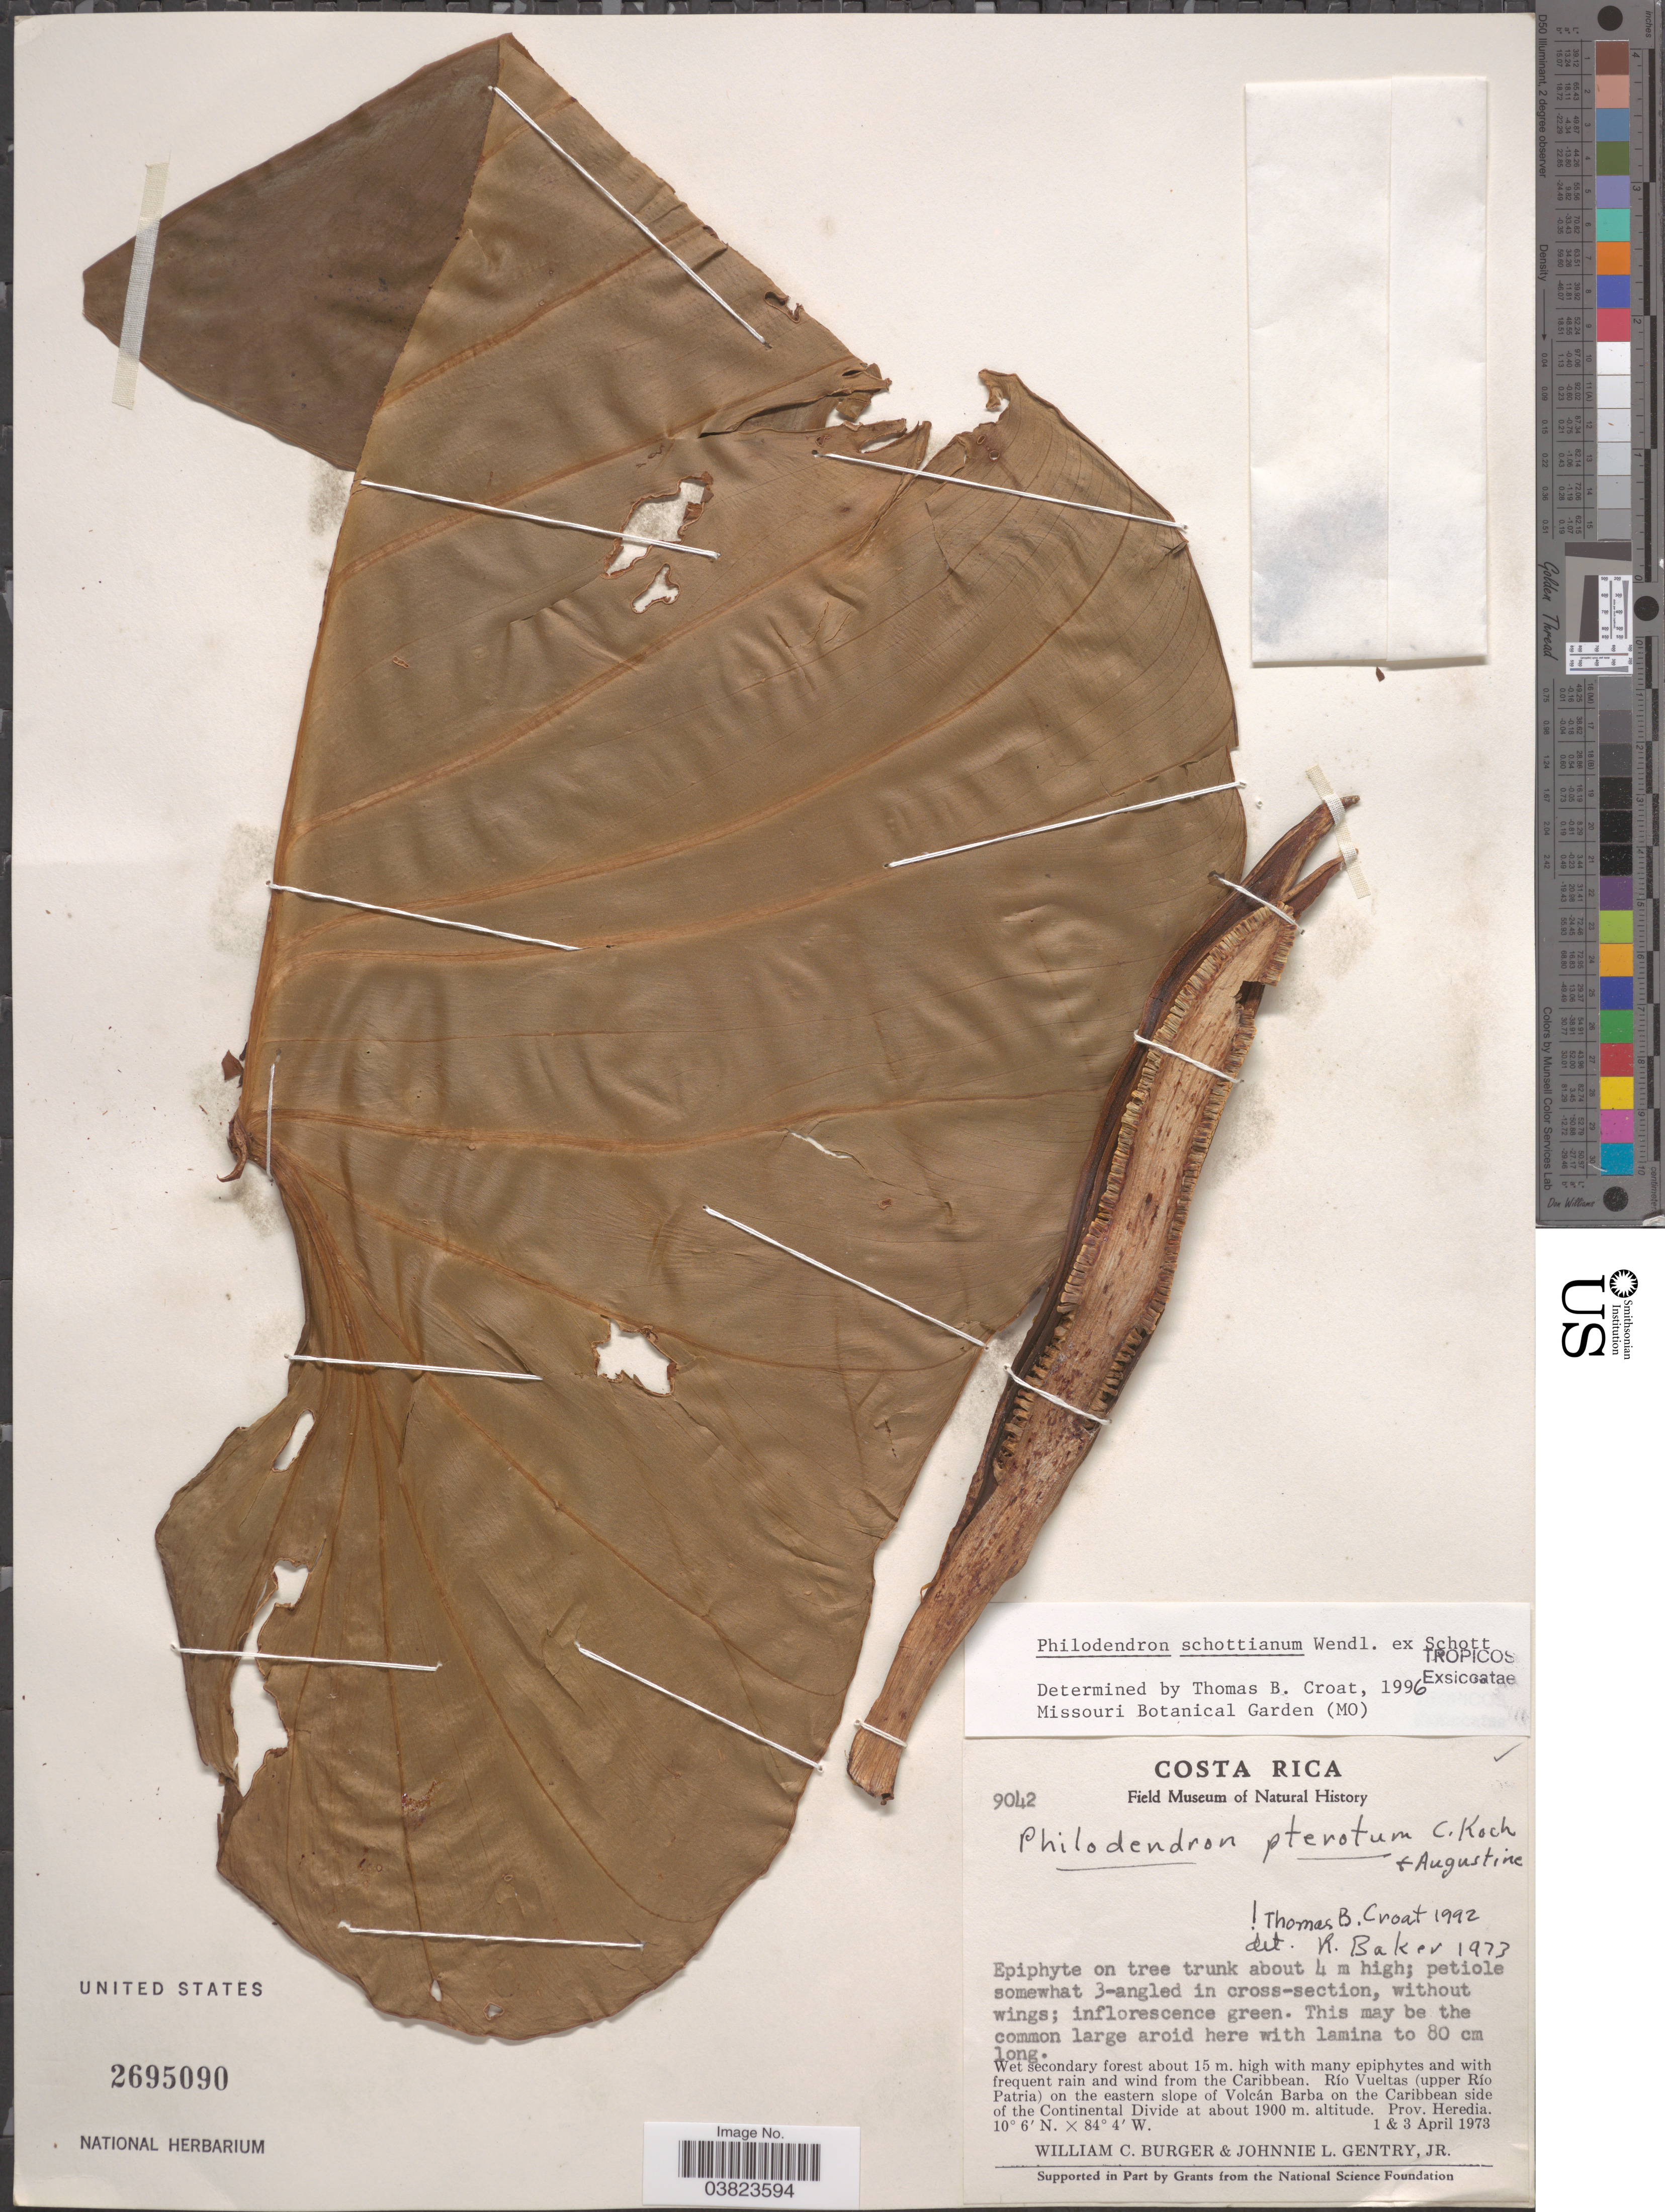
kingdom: Plantae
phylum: Tracheophyta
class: Liliopsida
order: Alismatales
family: Araceae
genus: Philodendron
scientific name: Philodendron schottianum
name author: H. Wendl. ex Schott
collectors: W. Burger & J. L. Gentry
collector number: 9042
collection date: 1973-04-01/1973-04-03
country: Costa Rica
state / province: Heredia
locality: Río Vueltas (upper Río Patria) on the eastern slope of Volcán Barba on the Caribbean side of the Continental Divide.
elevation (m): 1900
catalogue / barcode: US 2695090